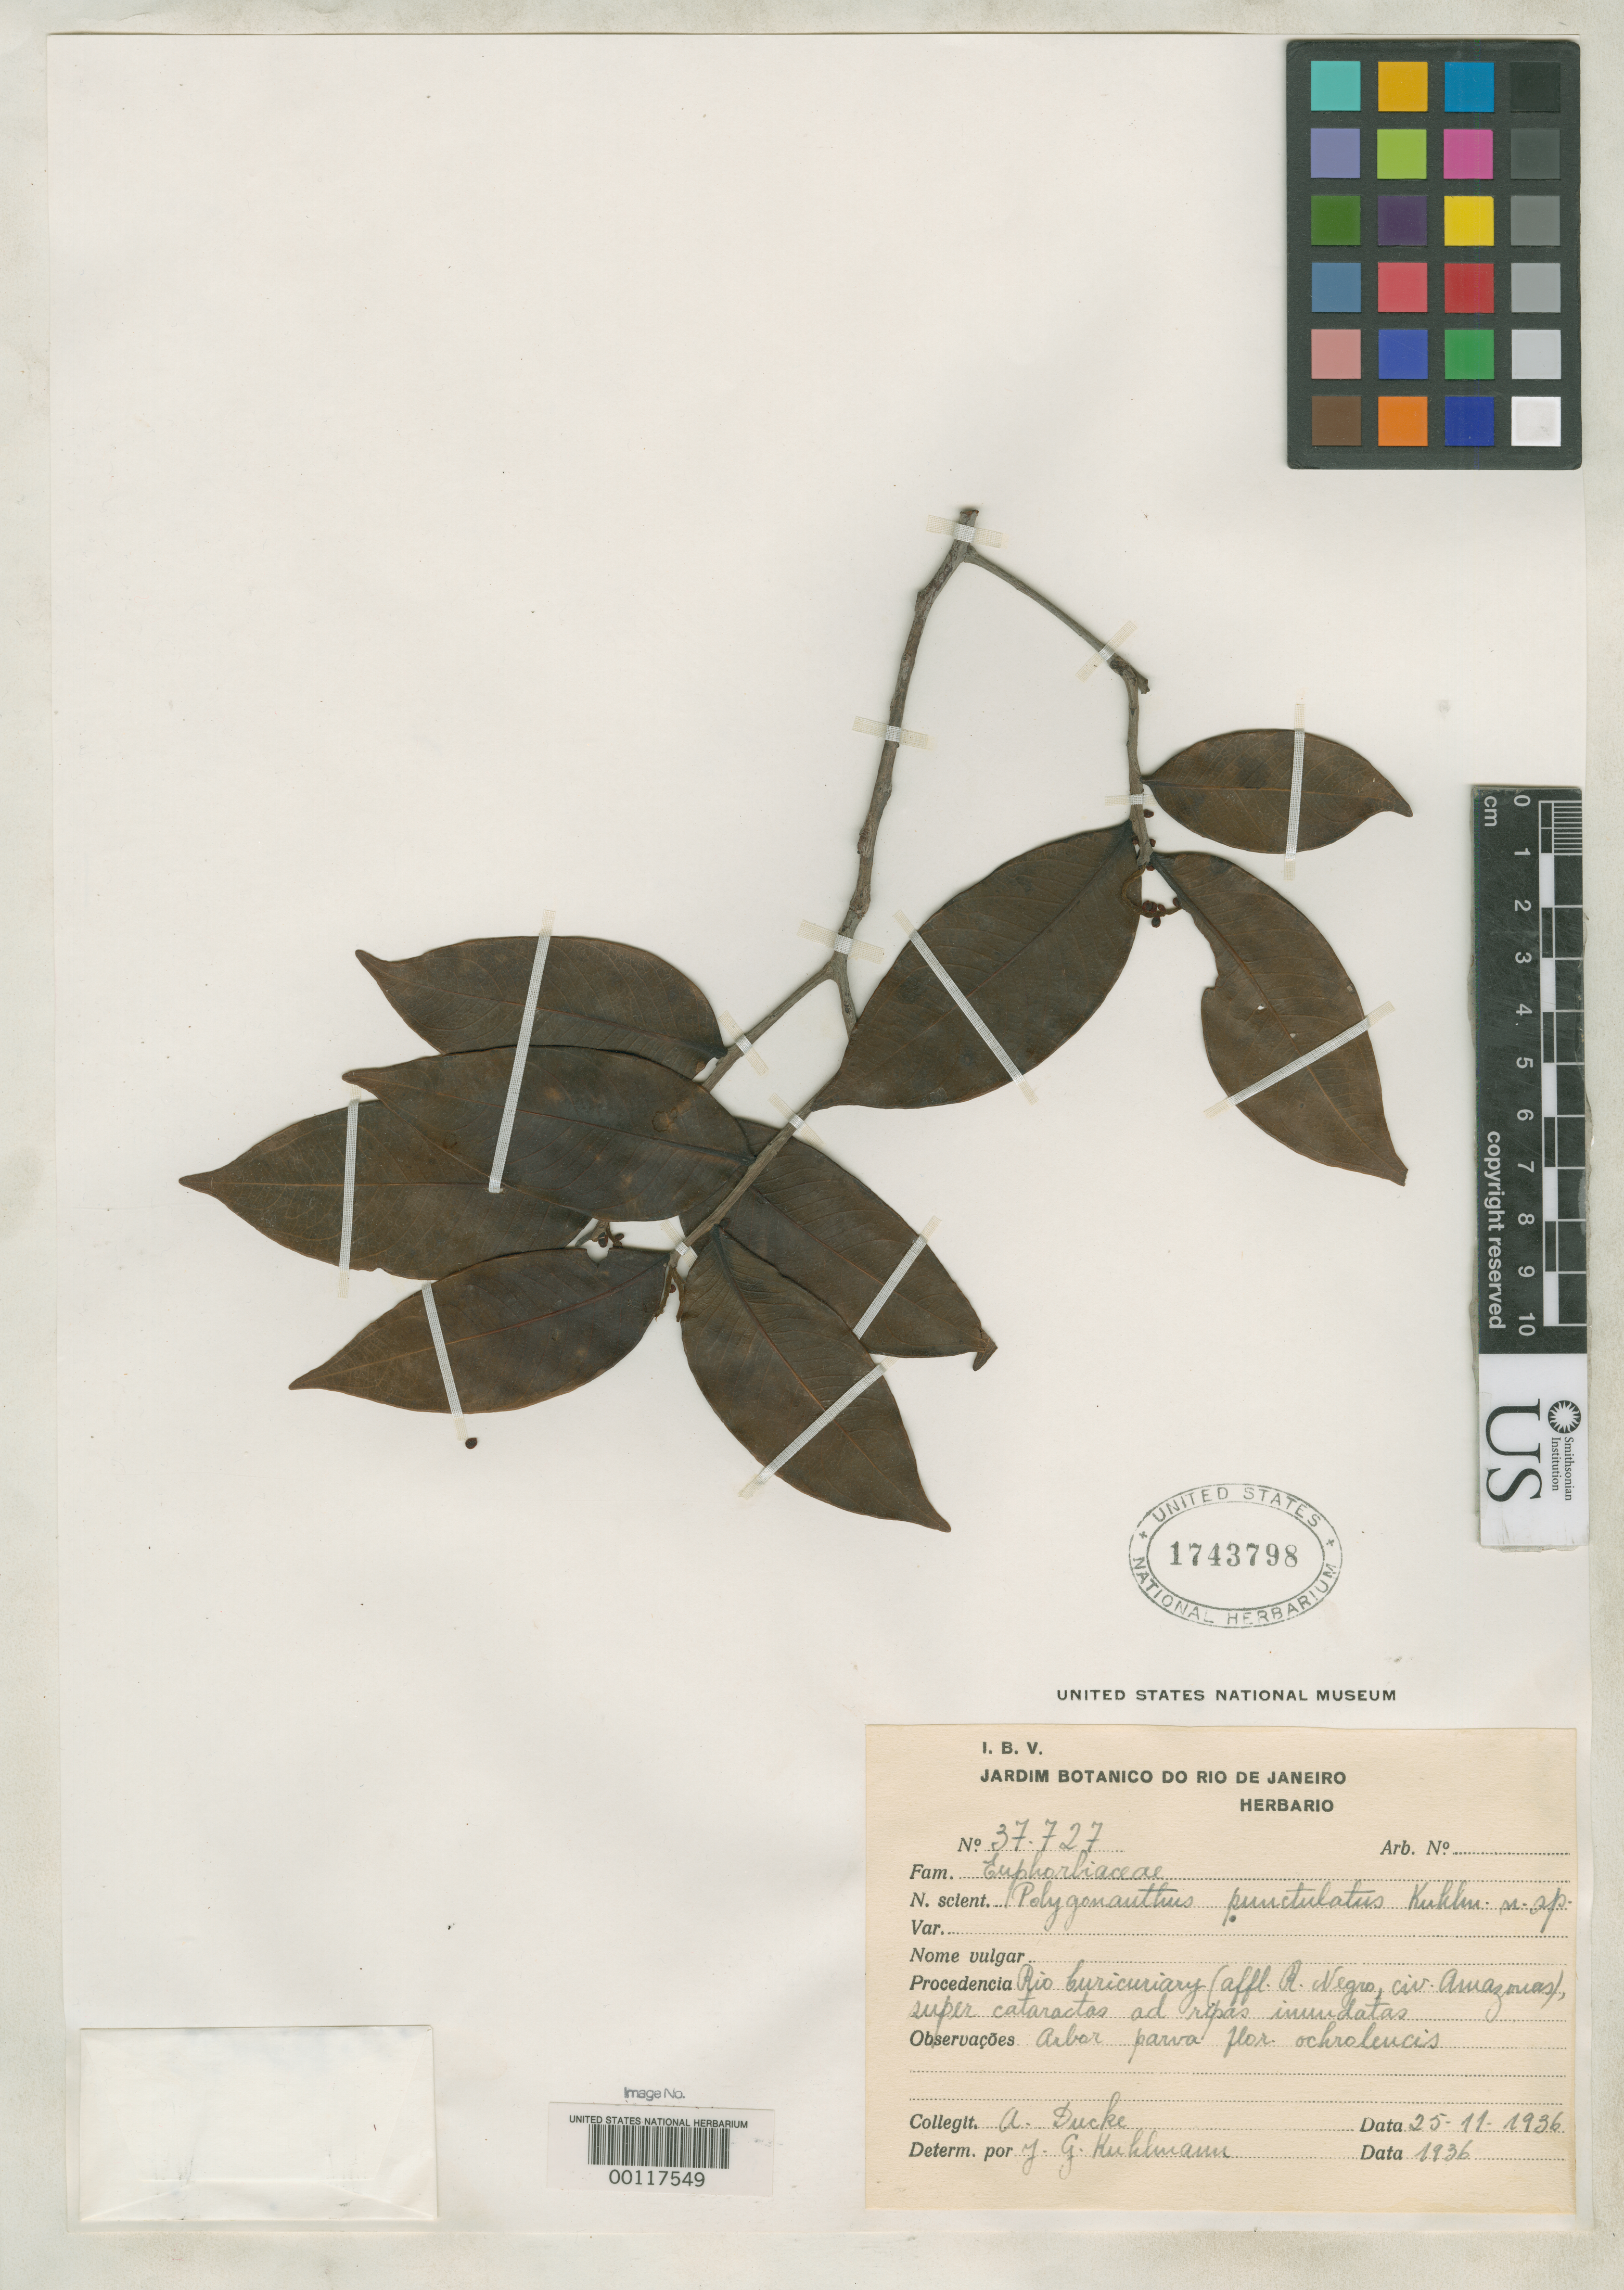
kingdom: Plantae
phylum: Tracheophyta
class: Magnoliopsida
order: Cucurbitales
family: Anisophylleaceae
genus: Polygonanthus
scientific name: Polygonanthus punctulatus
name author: Kuhlm.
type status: Type Collection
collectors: A. Ducke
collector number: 37727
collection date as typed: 25 Nov 1936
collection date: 1936-11-25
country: Brazil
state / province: Amazonas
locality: Rio Curicuriary.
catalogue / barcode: US 1743798